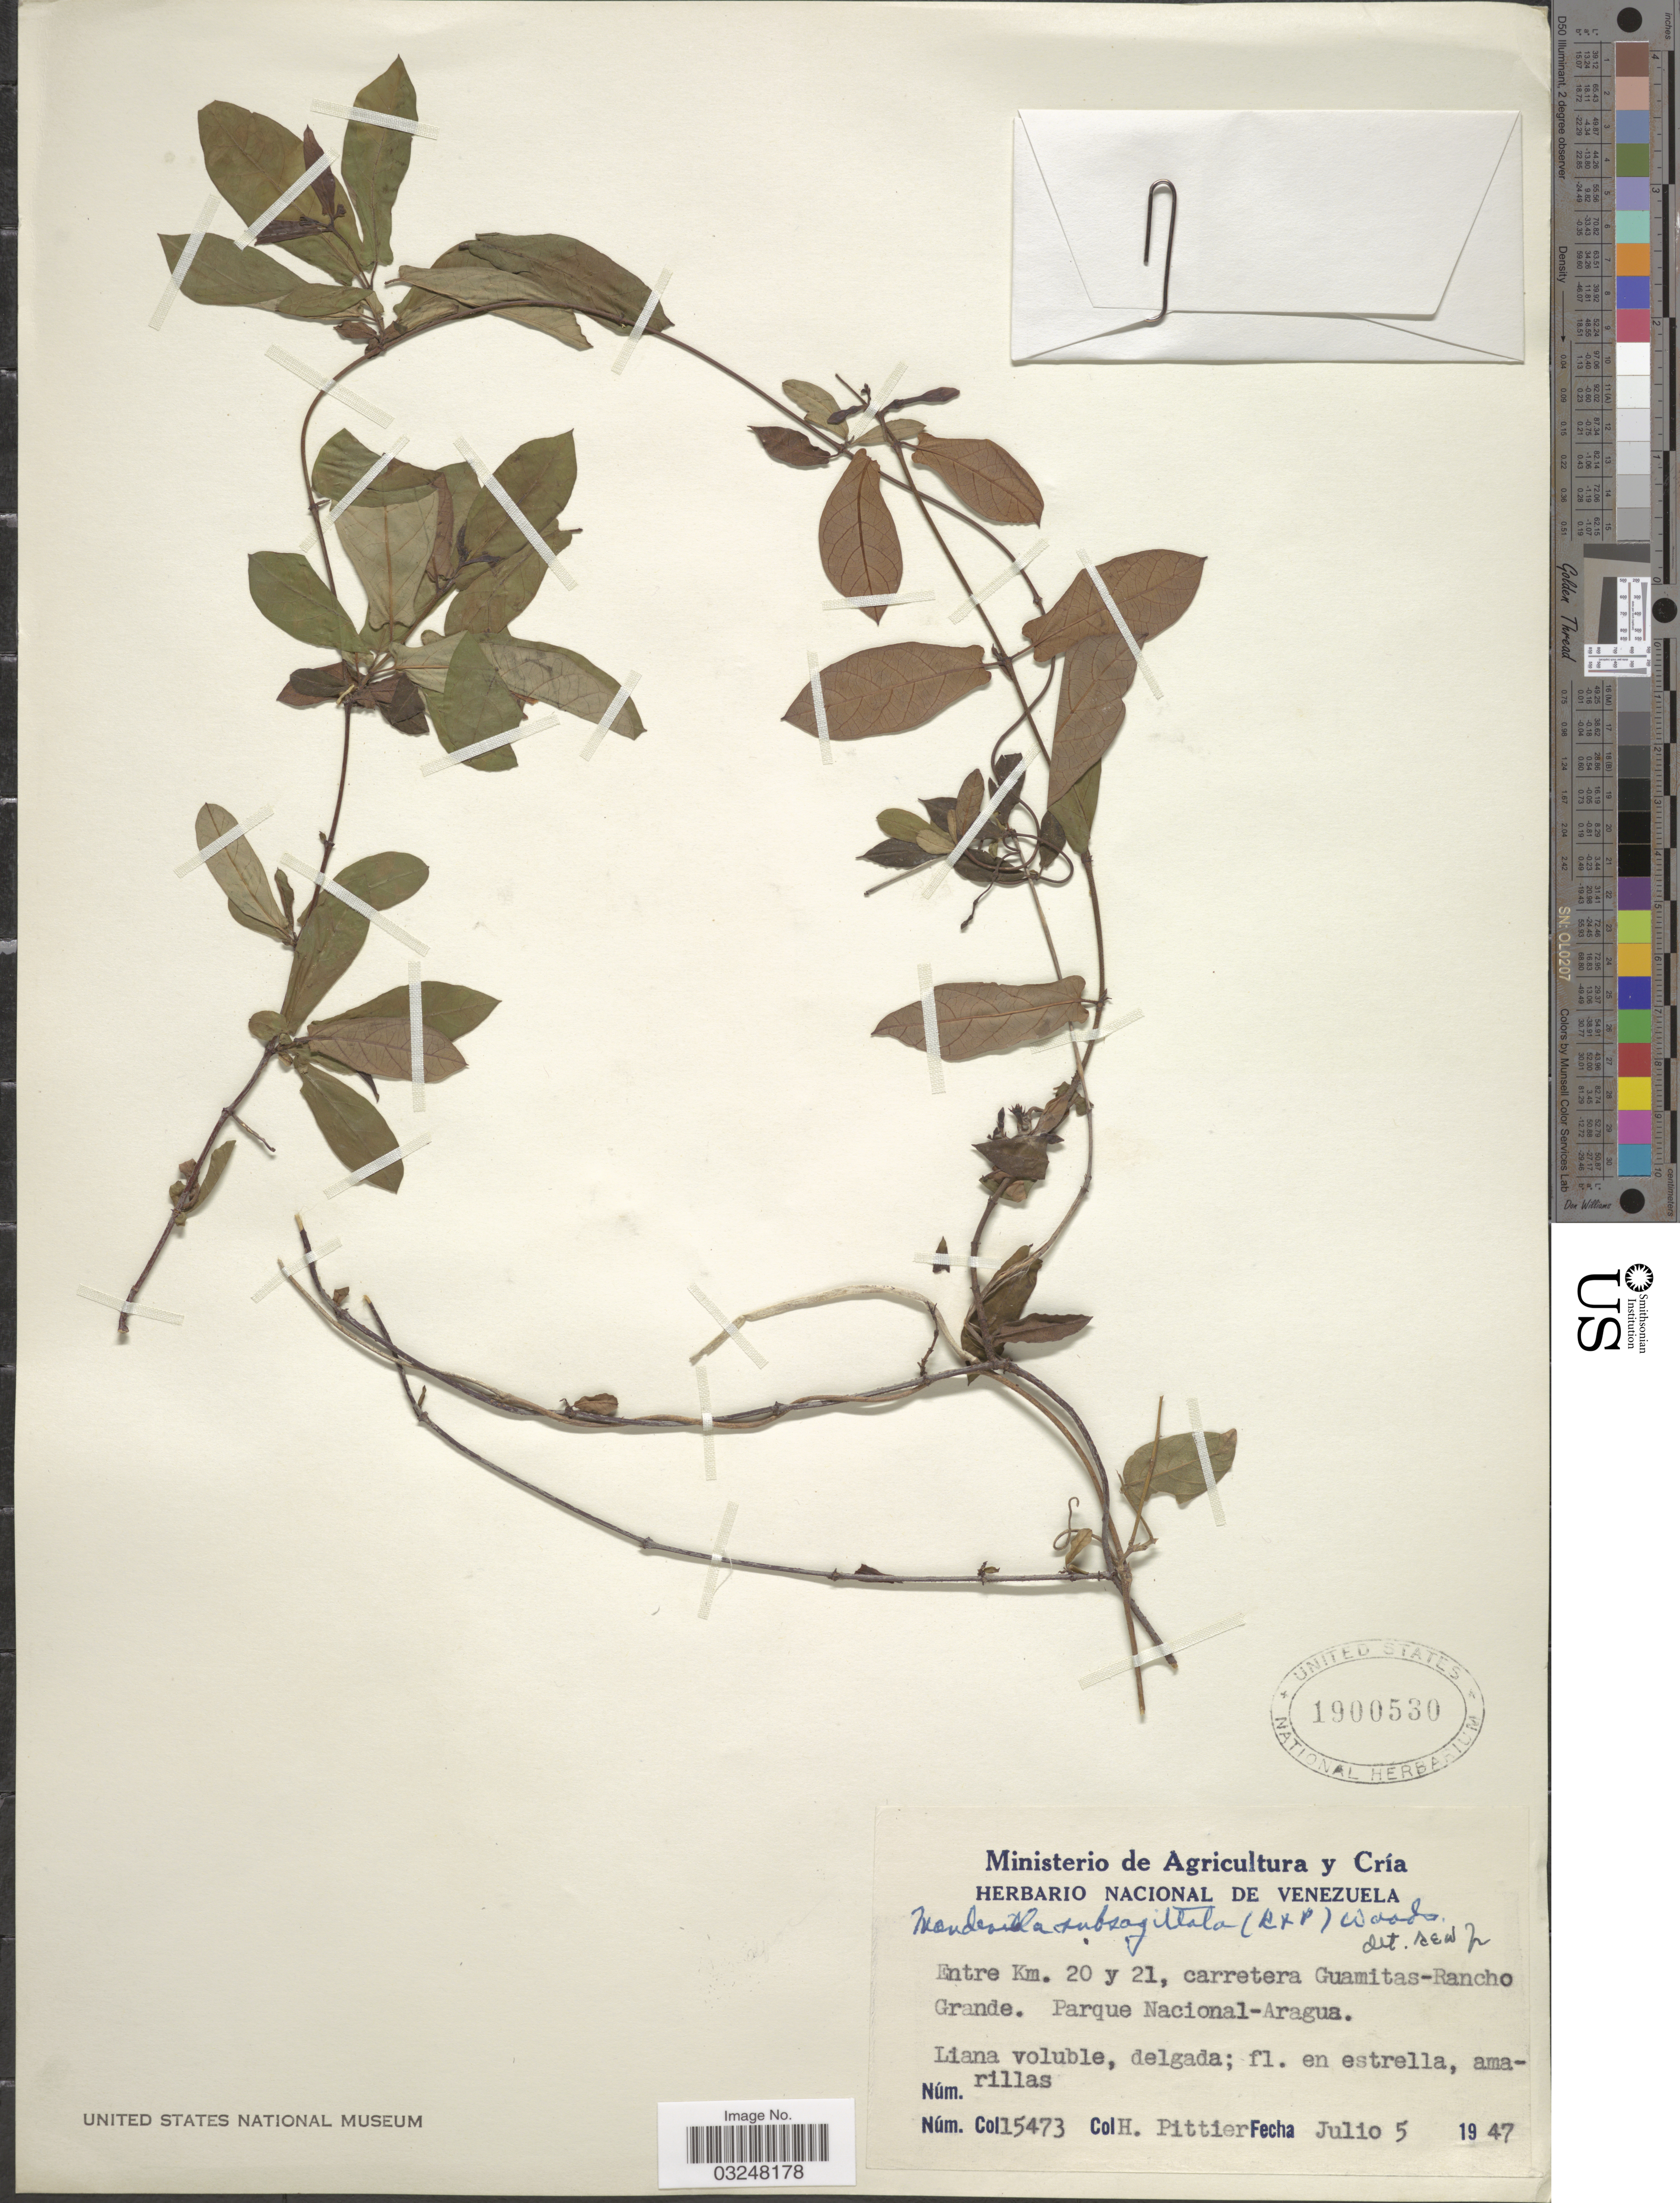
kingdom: Plantae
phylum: Tracheophyta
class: Magnoliopsida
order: Gentianales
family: Apocynaceae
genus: Mandevilla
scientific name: Mandevilla subsagittata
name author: (Ruiz & Pav.) Woodson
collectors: H. F. Pittier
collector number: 15473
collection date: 1947-07-05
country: Venezuela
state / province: Aragua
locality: Entre Km. 20 y 21, carretera Guamitas-Rancho Grande. Parque Nacional-Aragua.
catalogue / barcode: US 1900530